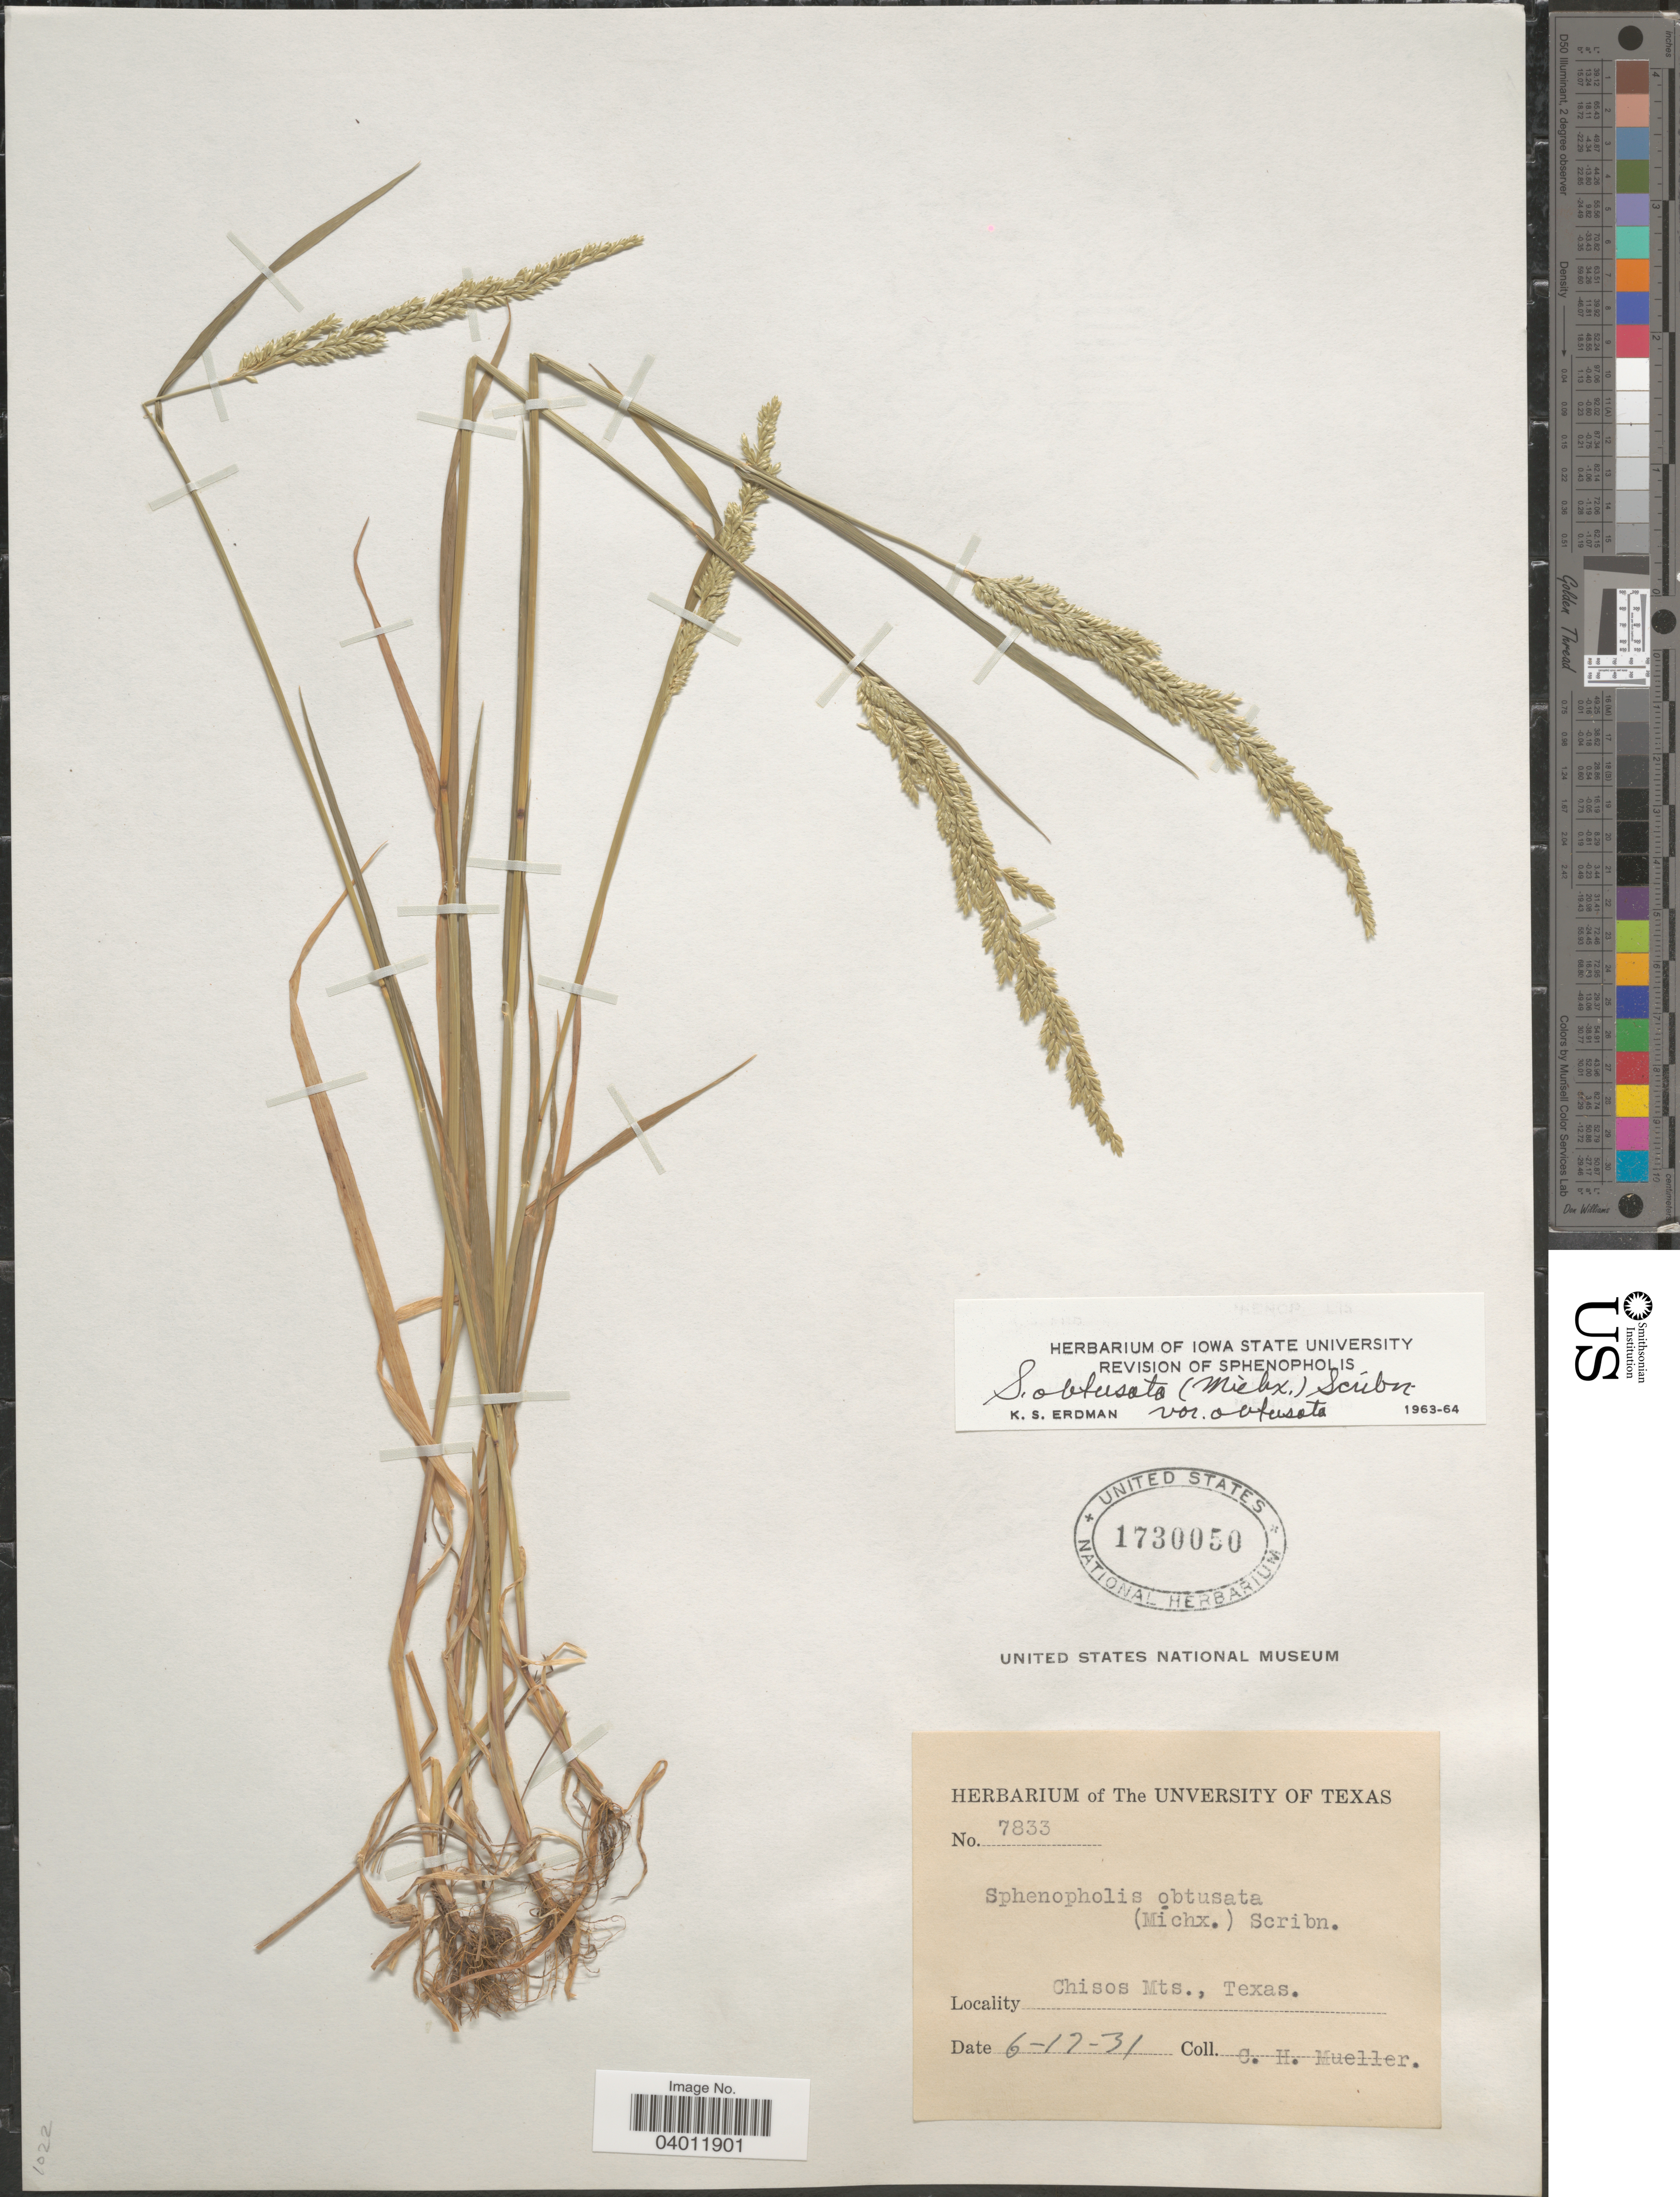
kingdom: Plantae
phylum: Tracheophyta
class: Liliopsida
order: Poales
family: Poaceae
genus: Sphenopholis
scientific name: Sphenopholis obtusata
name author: (Michx.) Scribn.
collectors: C. H. Mueller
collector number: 7833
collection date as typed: Transcribed d/m/y: 17/6/31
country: United States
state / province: Texas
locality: Chisos Mts.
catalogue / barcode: US 1730050